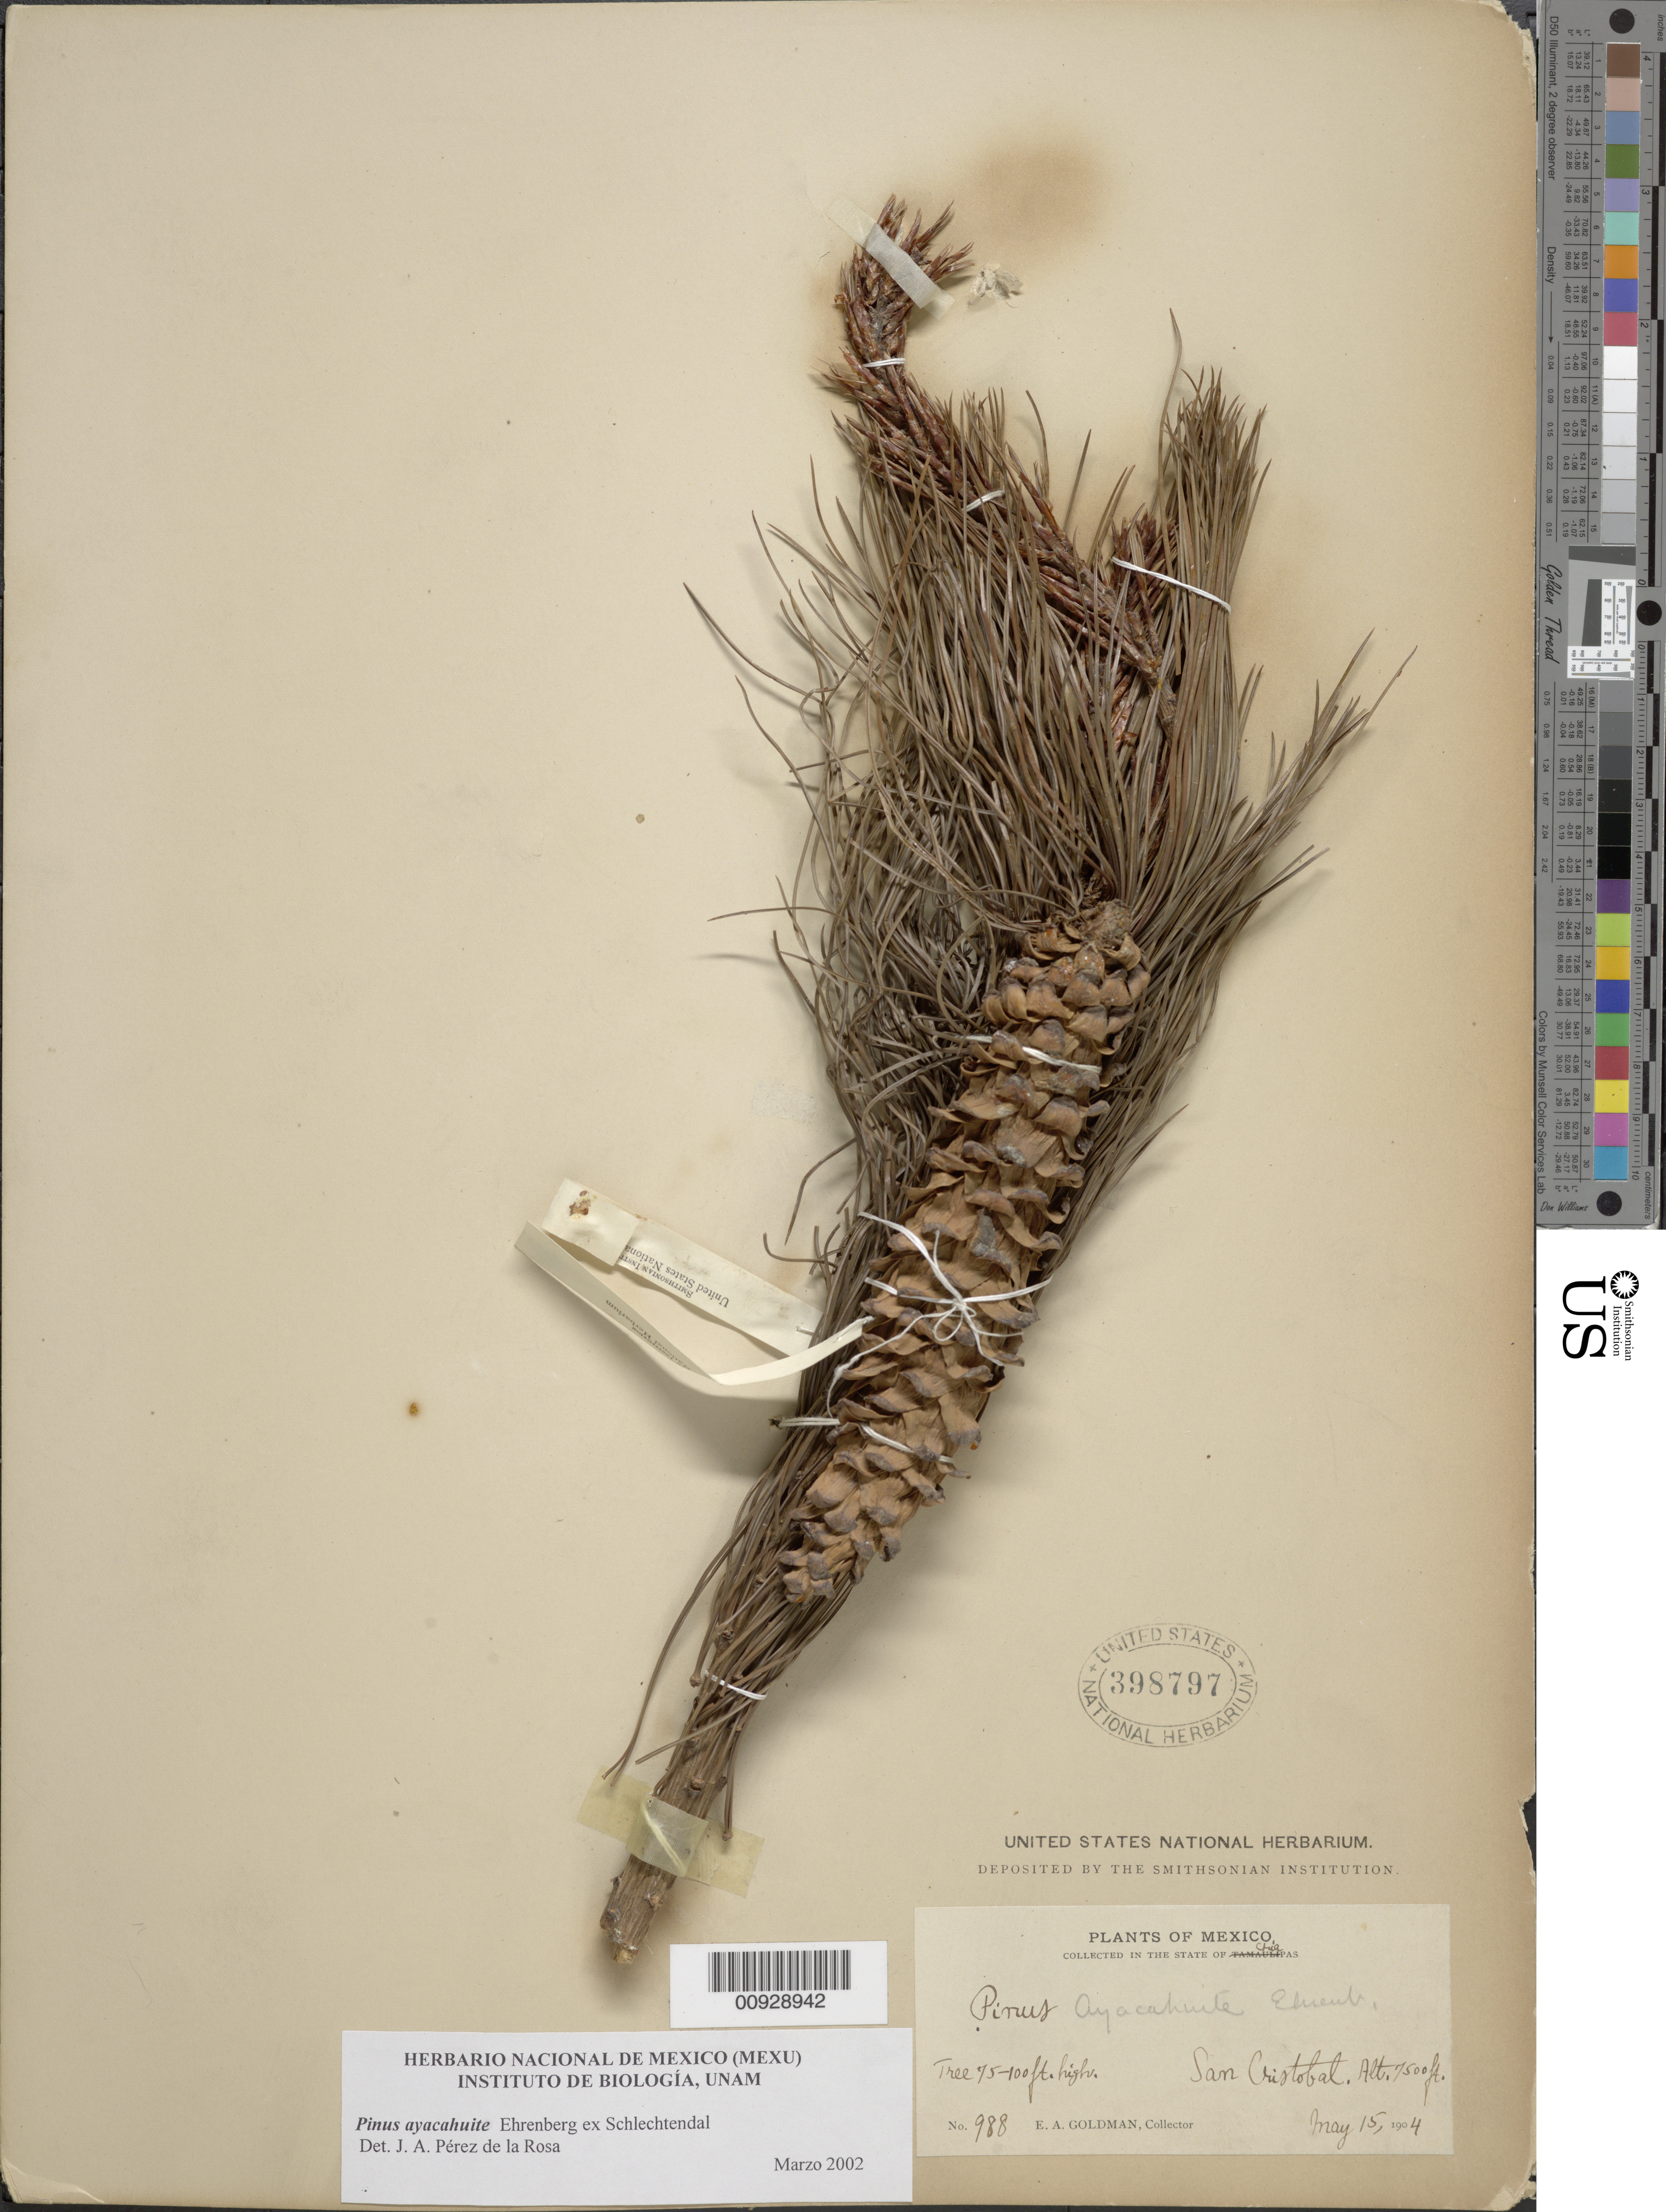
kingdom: Plantae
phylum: Tracheophyta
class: Pinopsida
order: Pinales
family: Pinaceae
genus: Pinus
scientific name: Pinus ayacahuite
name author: Ehrenb. ex Schltdl.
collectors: E. A. Goldman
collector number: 988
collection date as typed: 15 May 1904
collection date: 1904-05-15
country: Mexico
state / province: Chiapas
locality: San Cristóbal.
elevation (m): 2286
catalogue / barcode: US 398797